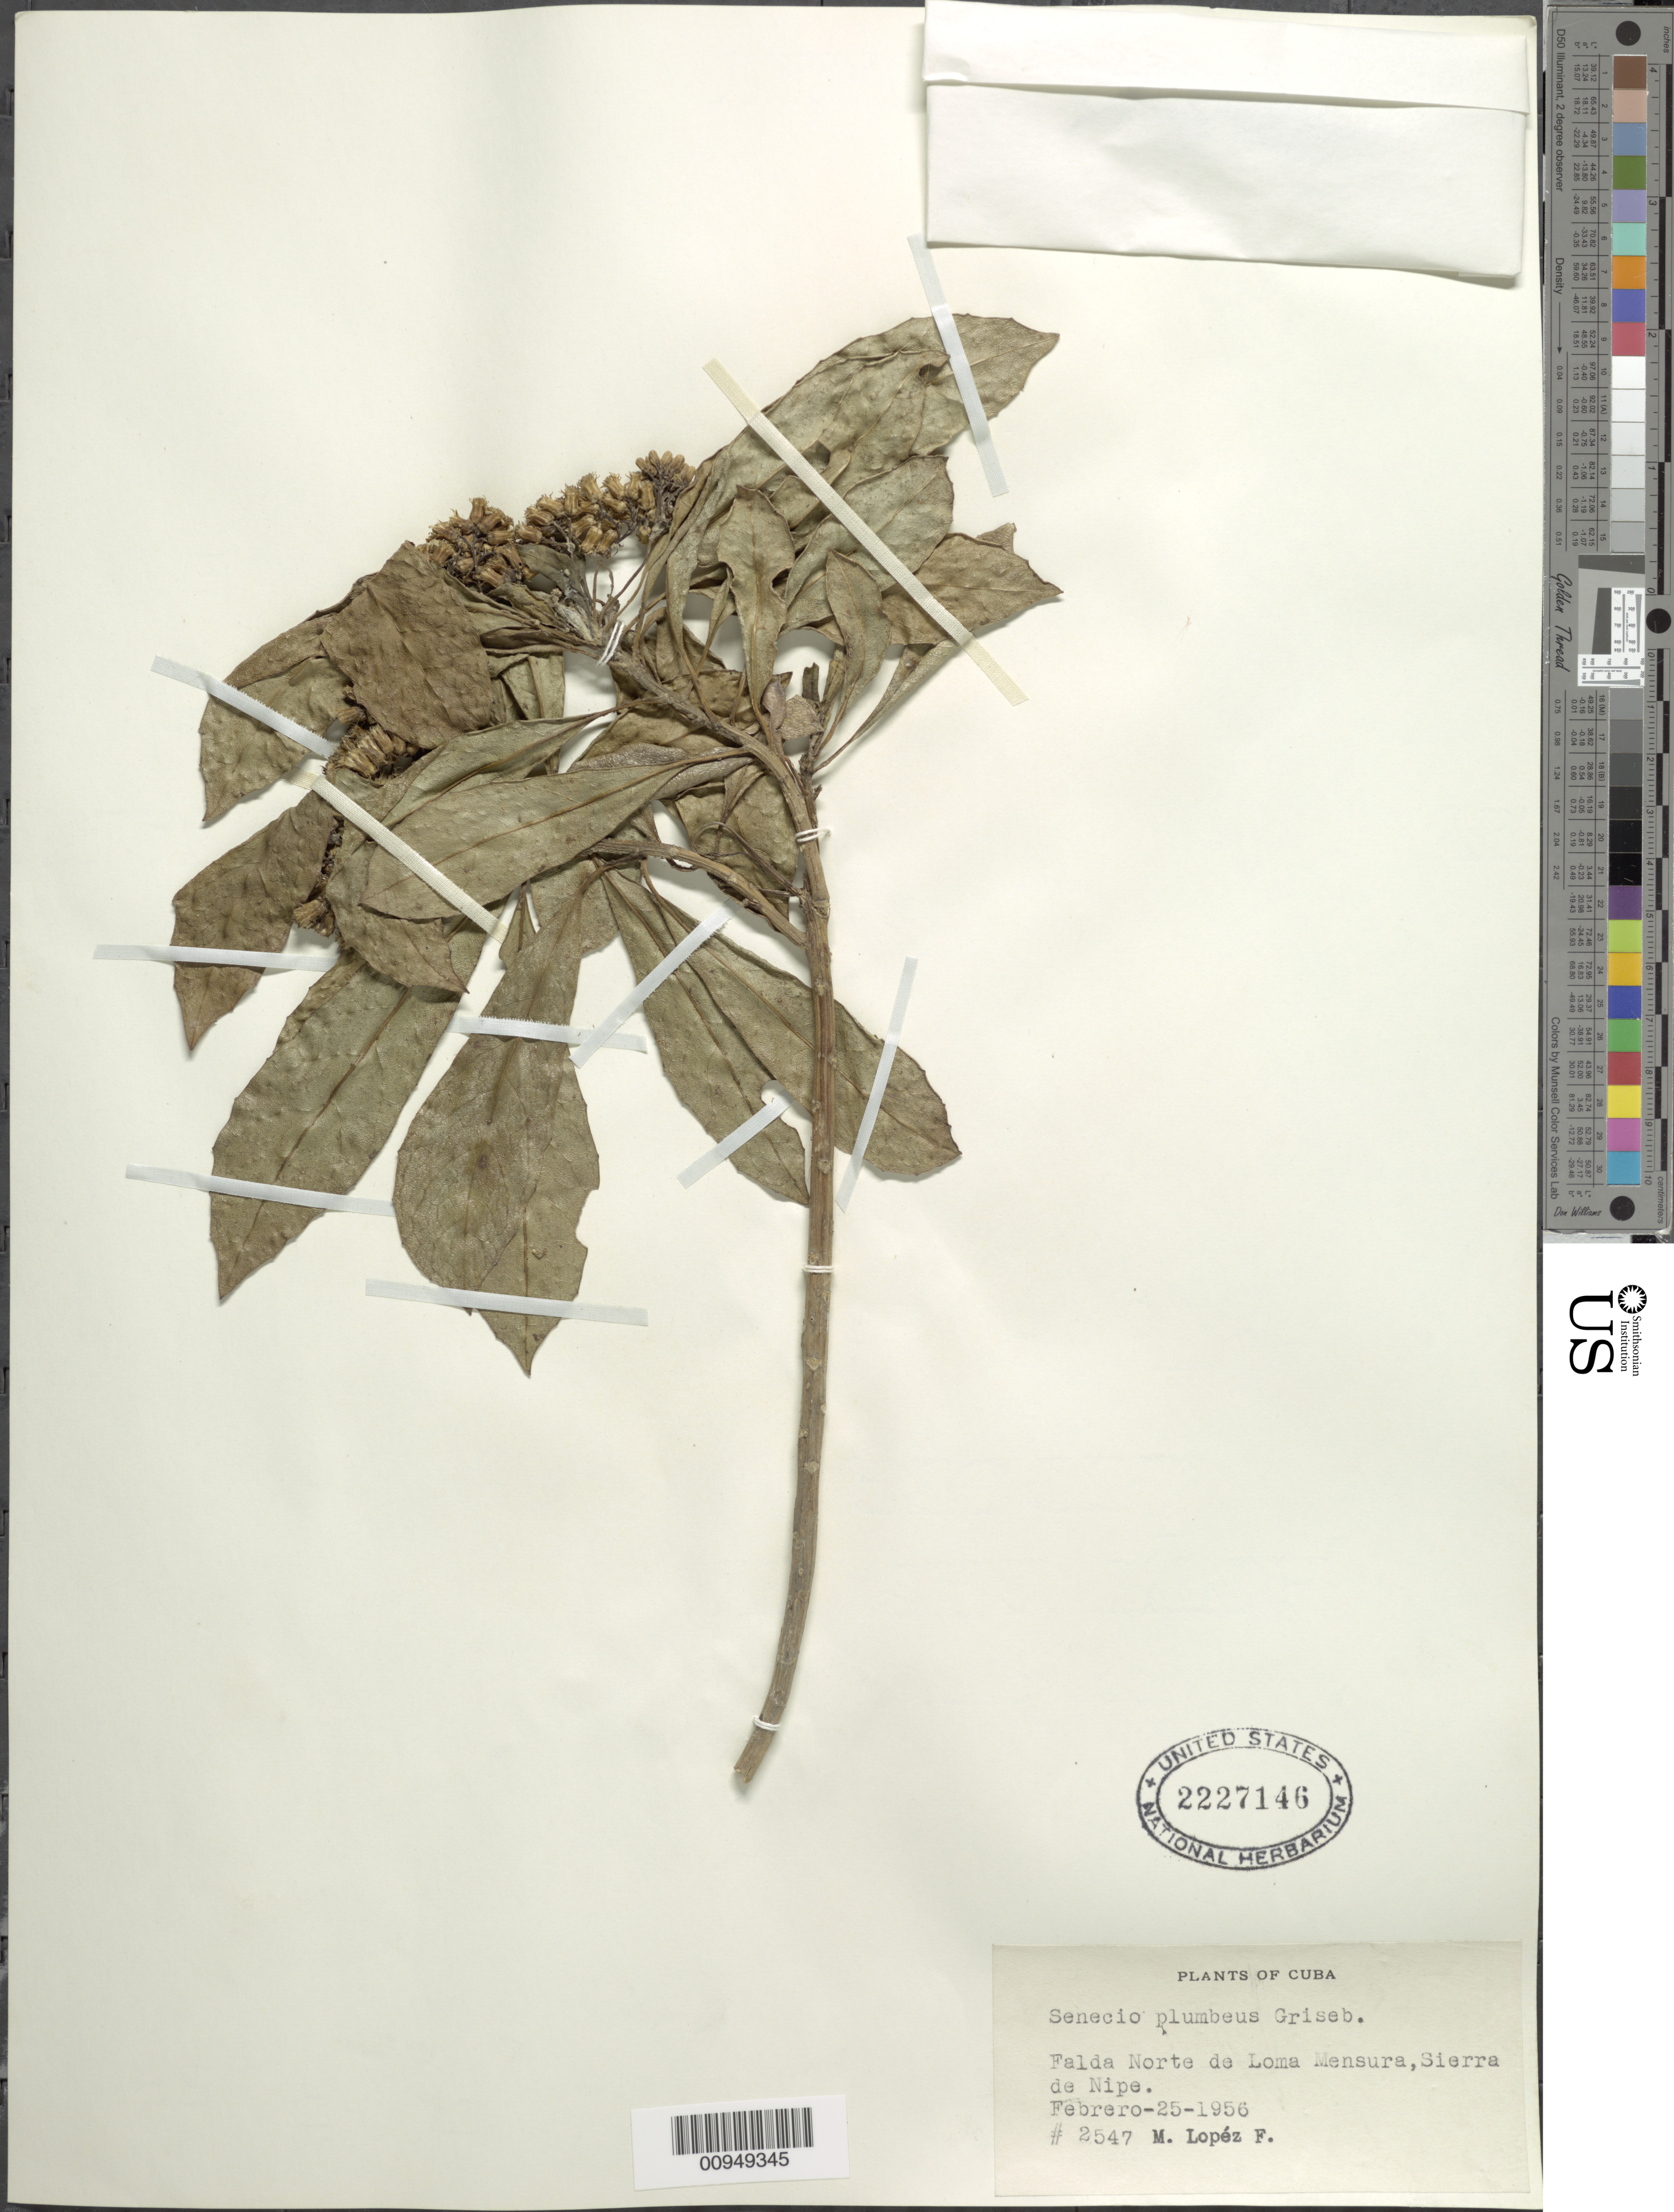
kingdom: Plantae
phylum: Tracheophyta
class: Magnoliopsida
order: Asterales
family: Asteraceae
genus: Senecio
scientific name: Senecio plumbeus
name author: Griseb.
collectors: M. López Figueiras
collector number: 2547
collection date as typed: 25 Feb 1956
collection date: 1956-02-25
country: Cuba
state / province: Holguín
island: Cuba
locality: Falda Norte de Loma Mensura, Sierra de Nipe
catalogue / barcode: US 2227146